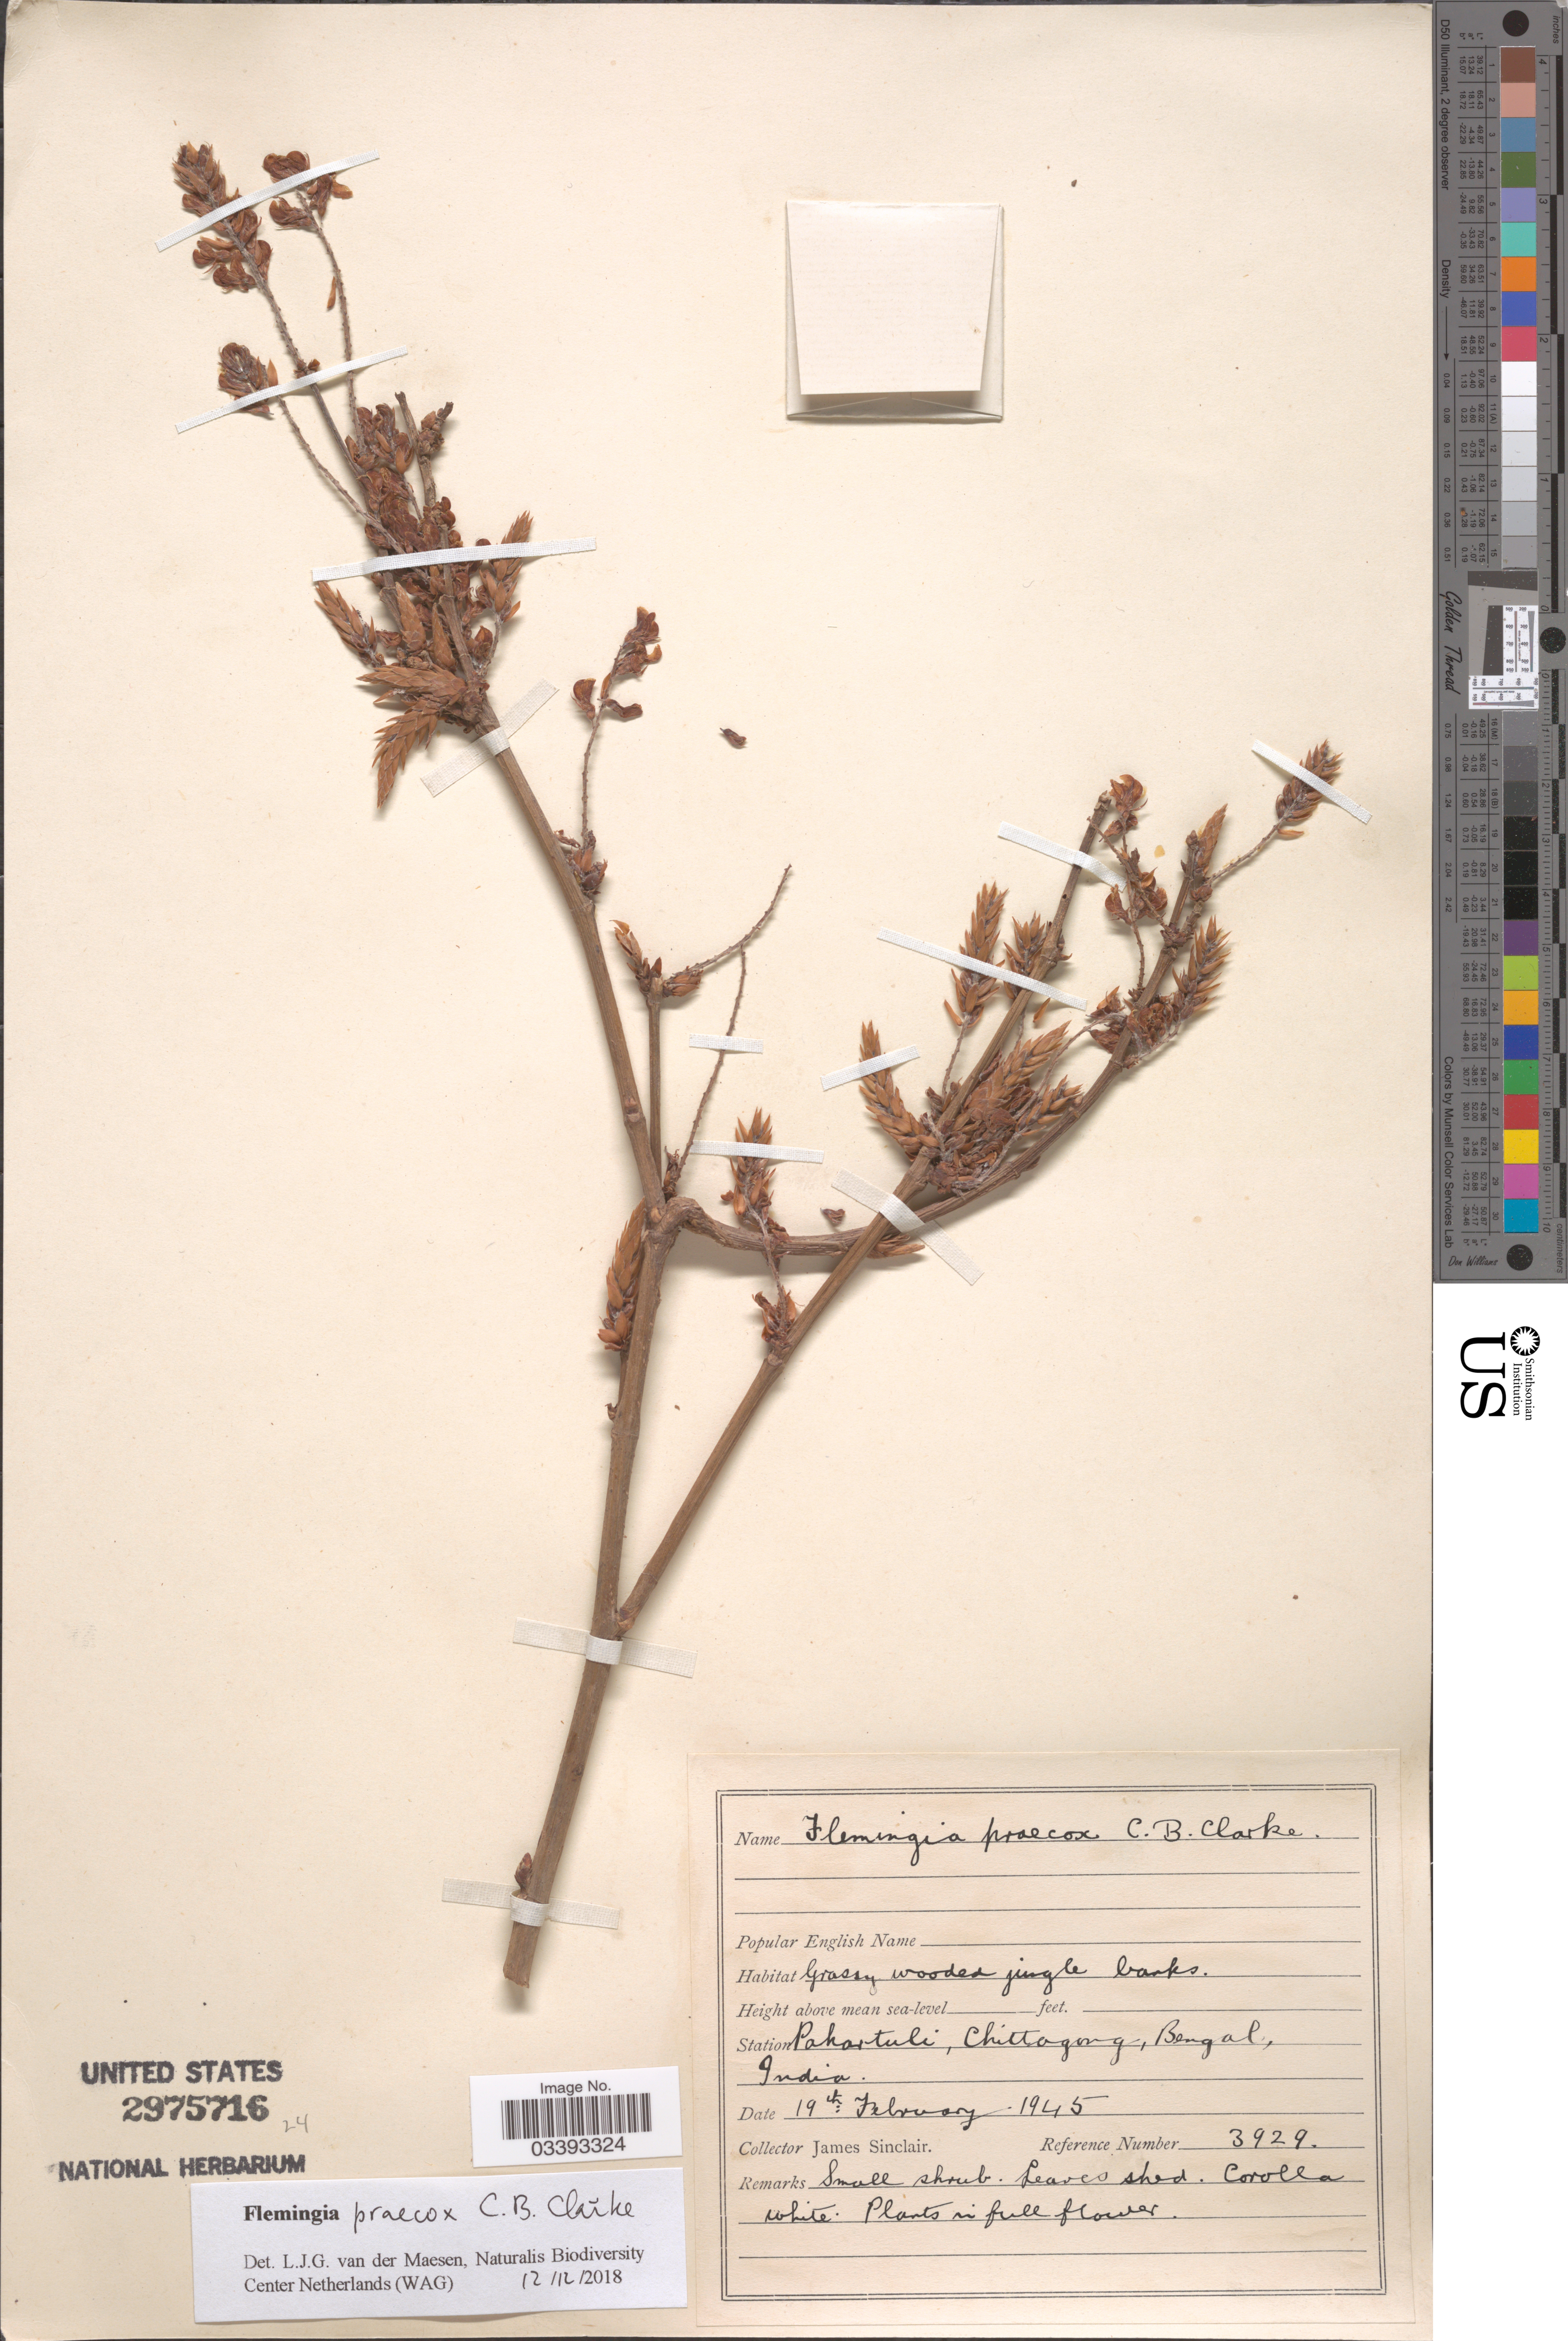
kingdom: Plantae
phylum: Tracheophyta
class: Magnoliopsida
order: Fabales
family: Fabaceae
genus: Flemingia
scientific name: Flemingia praecox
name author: C.B. Clarke ex Prain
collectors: J. Sinclair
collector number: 3929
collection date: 1945-02-19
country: Bangladesh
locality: Station Pakartuli, Chittagong, Bengal, India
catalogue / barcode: US 2975716